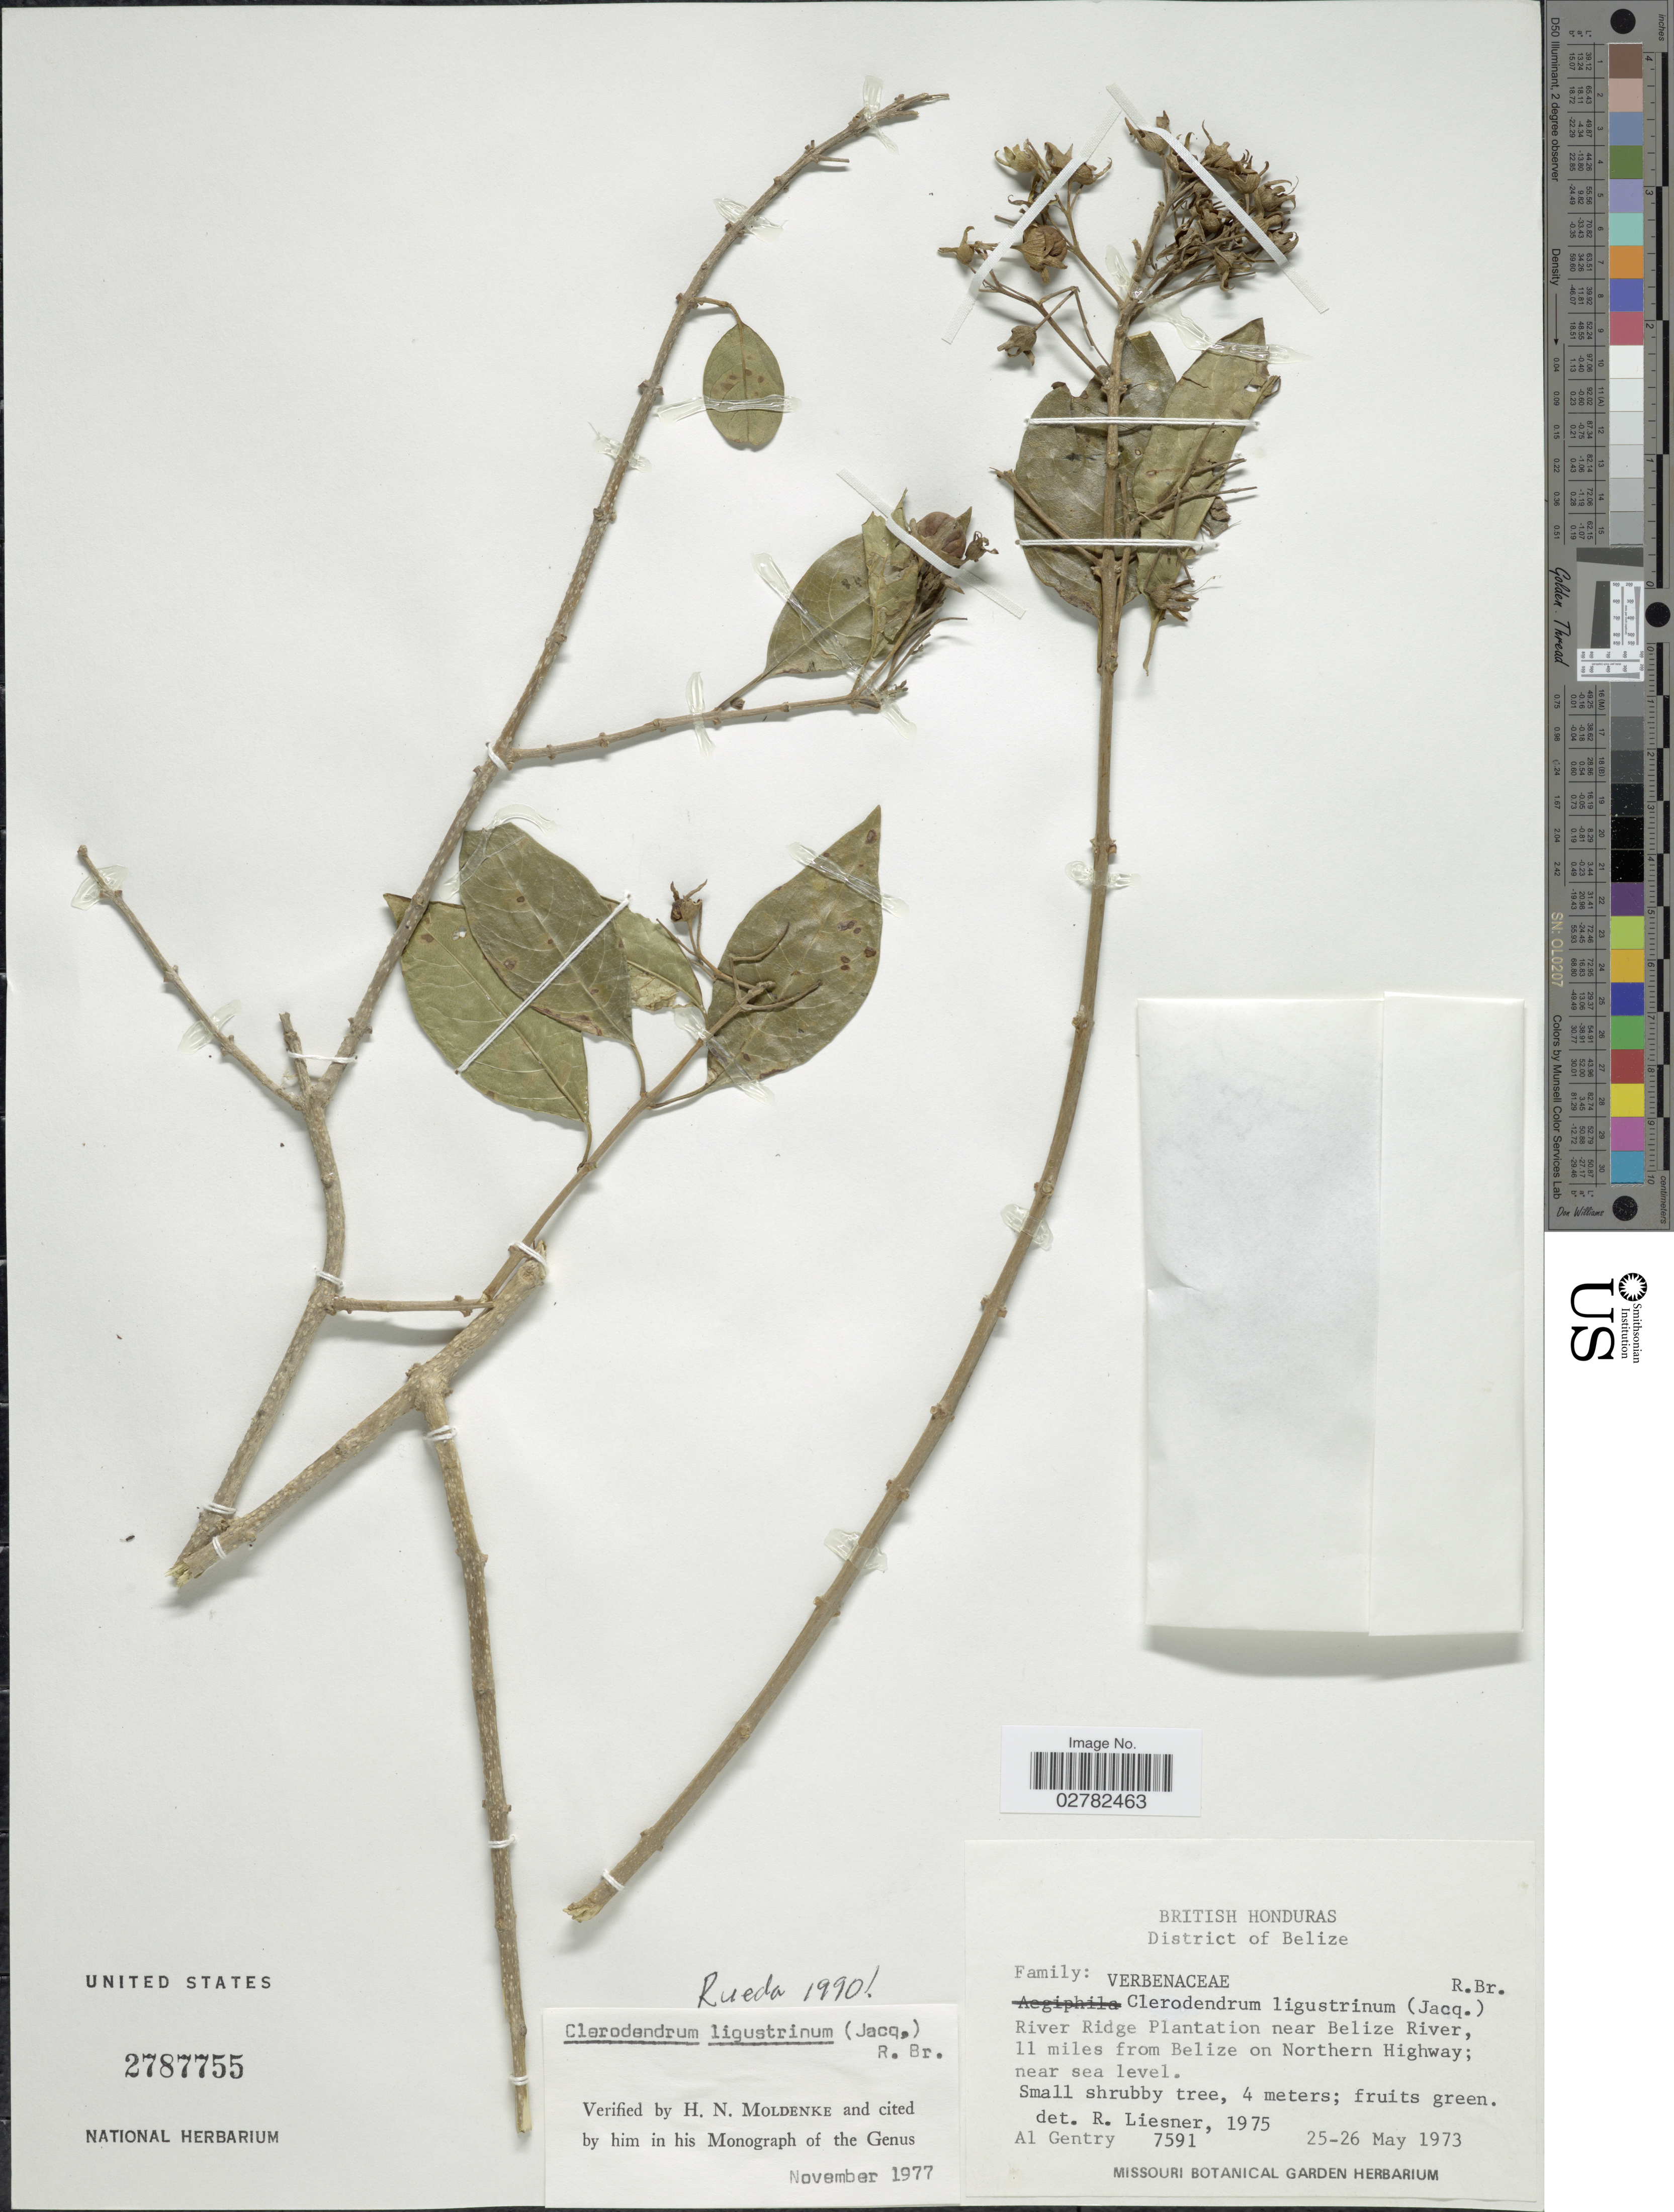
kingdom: Plantae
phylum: Tracheophyta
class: Magnoliopsida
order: Lamiales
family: Lamiaceae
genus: Clerodendrum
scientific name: Clerodendrum ligustrinum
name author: (Jacq.) R. Br.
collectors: A. H. Gentry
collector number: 7591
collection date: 1973-05-25/1973-05-26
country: Belize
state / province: Belize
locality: British Honduras, District of Belize, River Ridge Plantation near Belize River, 11 miles from Belize on Northern Highway.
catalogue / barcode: US 2787755